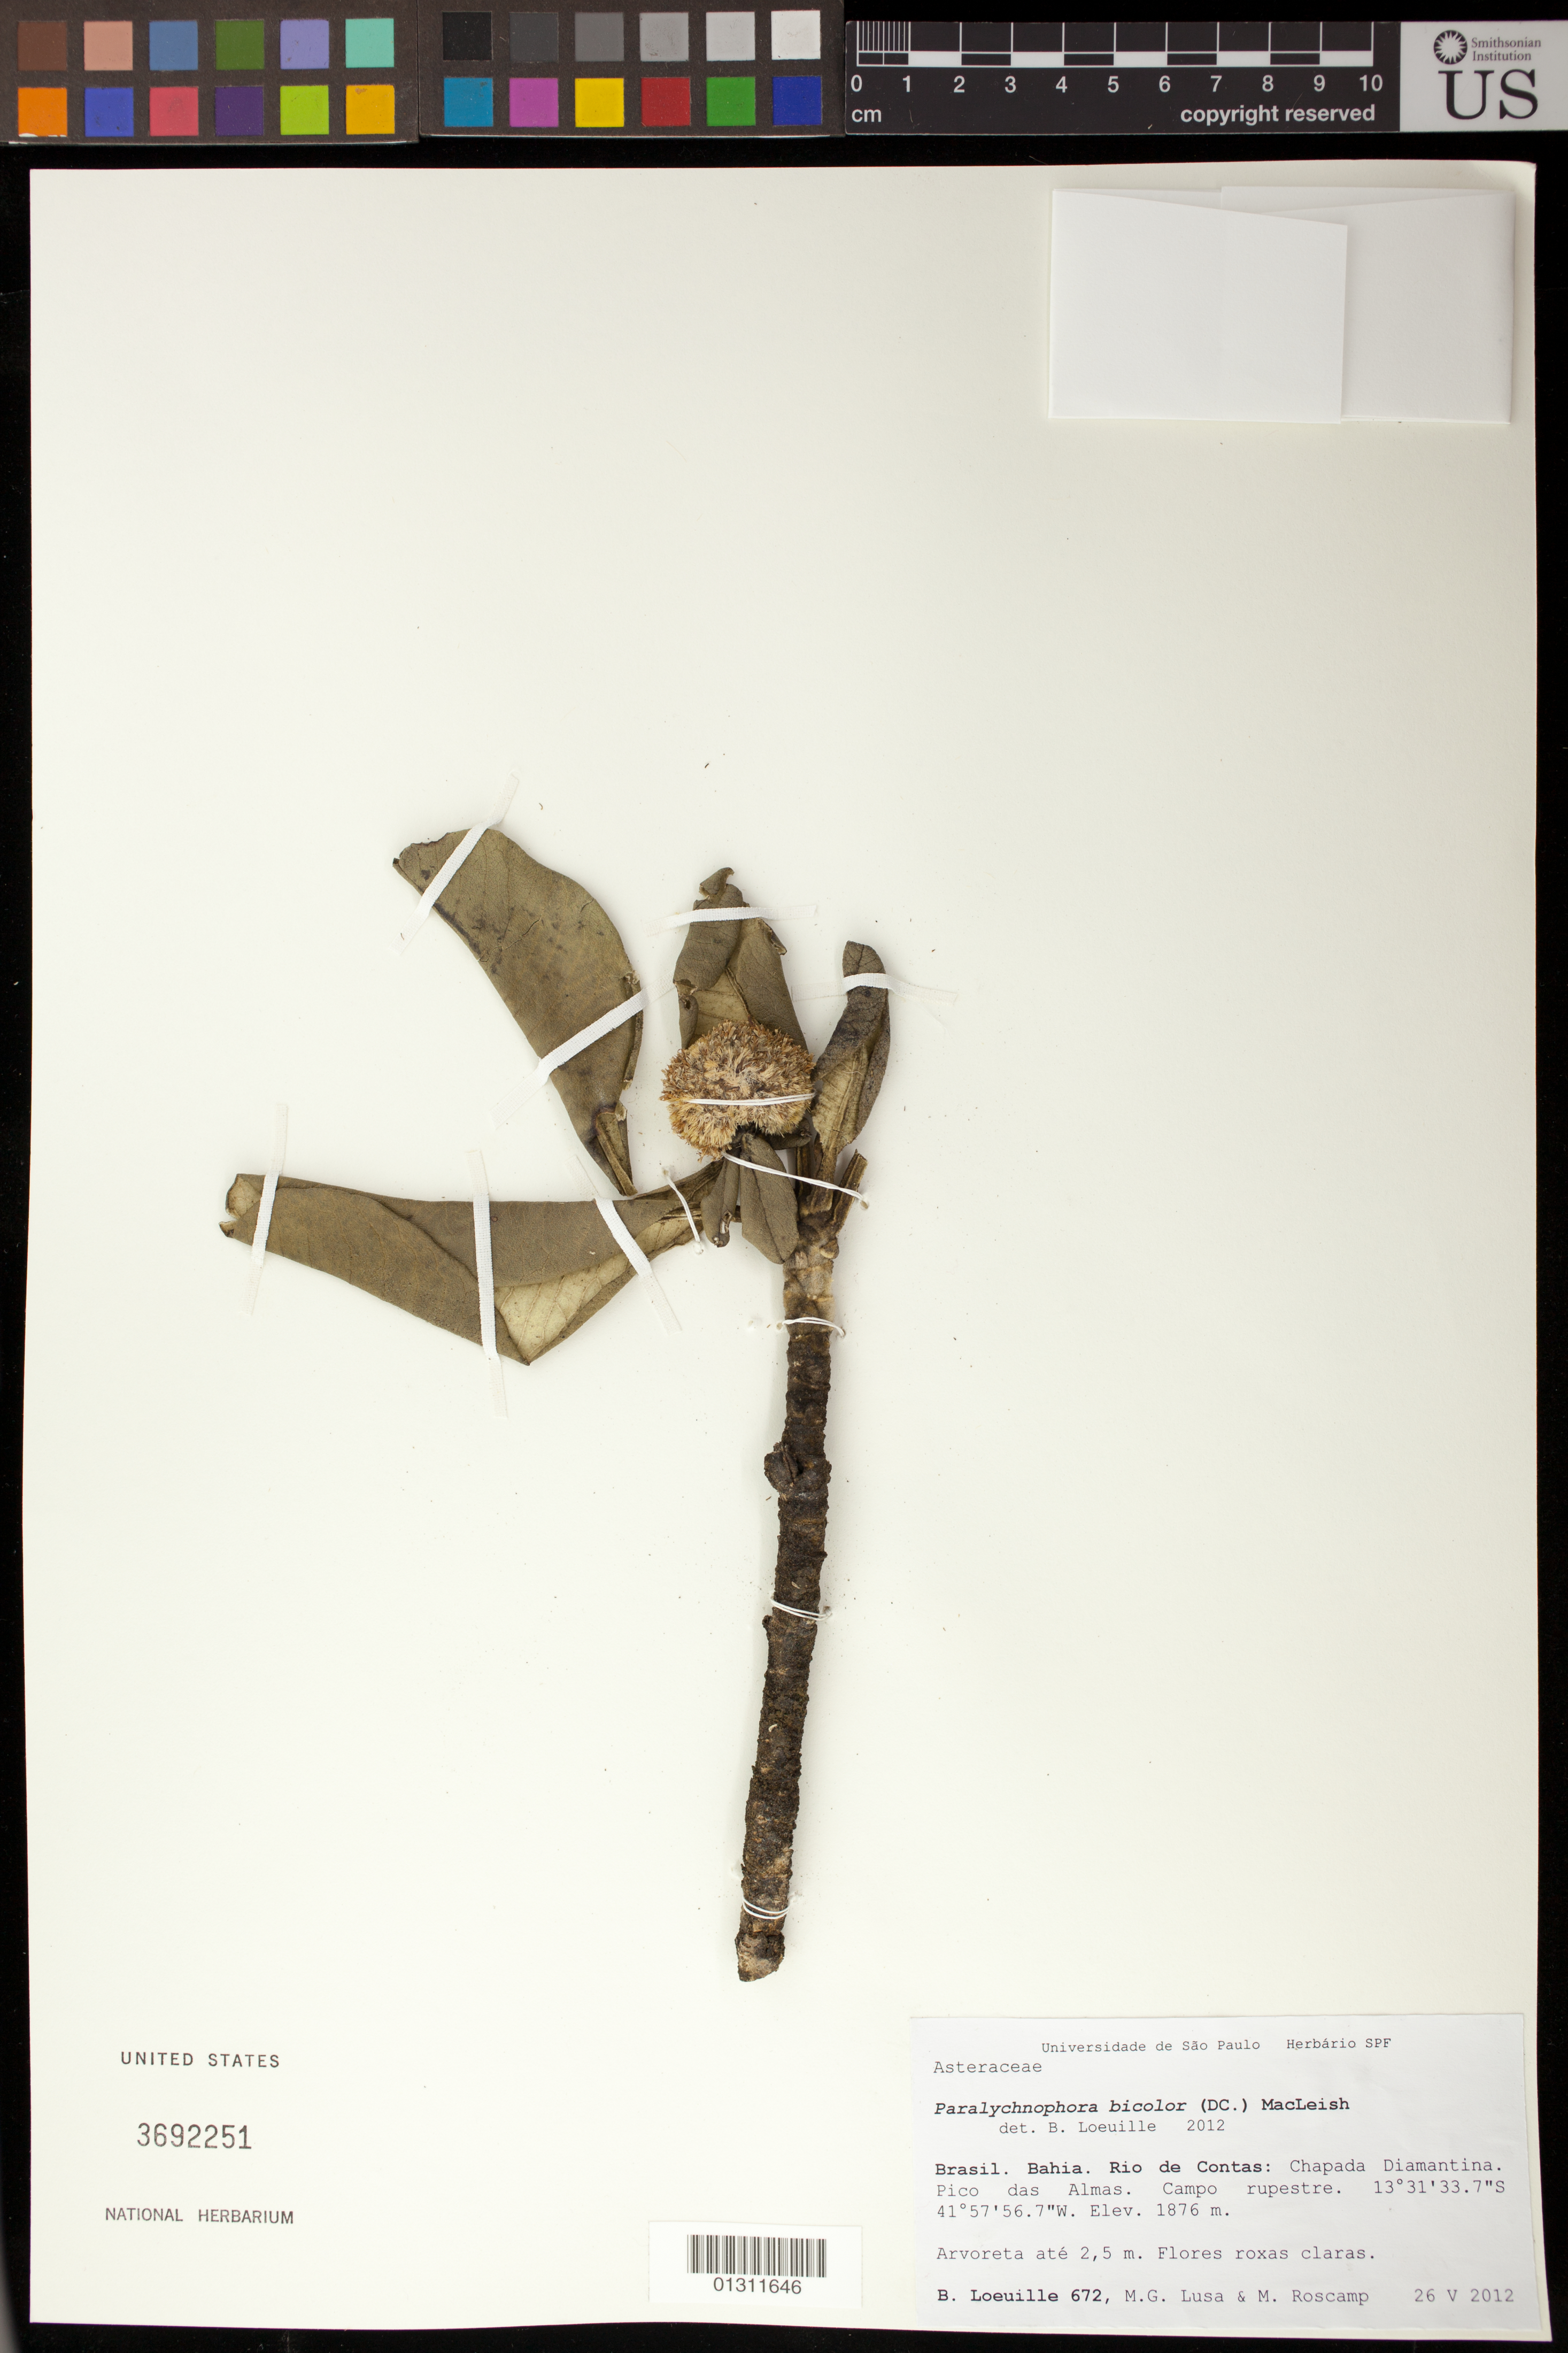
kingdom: Plantae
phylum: Tracheophyta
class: Magnoliopsida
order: Asterales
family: Asteraceae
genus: Paralychnophora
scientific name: Paralychnophora bicolor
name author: (DC.) MacLeish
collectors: B. Loeuille, M. Lusa & M. Roscamp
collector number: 672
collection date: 2012-05-26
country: Brazil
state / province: Bahia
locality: Rio de Contas: Chapada Dimantina. Pico das Almas.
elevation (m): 1876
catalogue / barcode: US 3692251